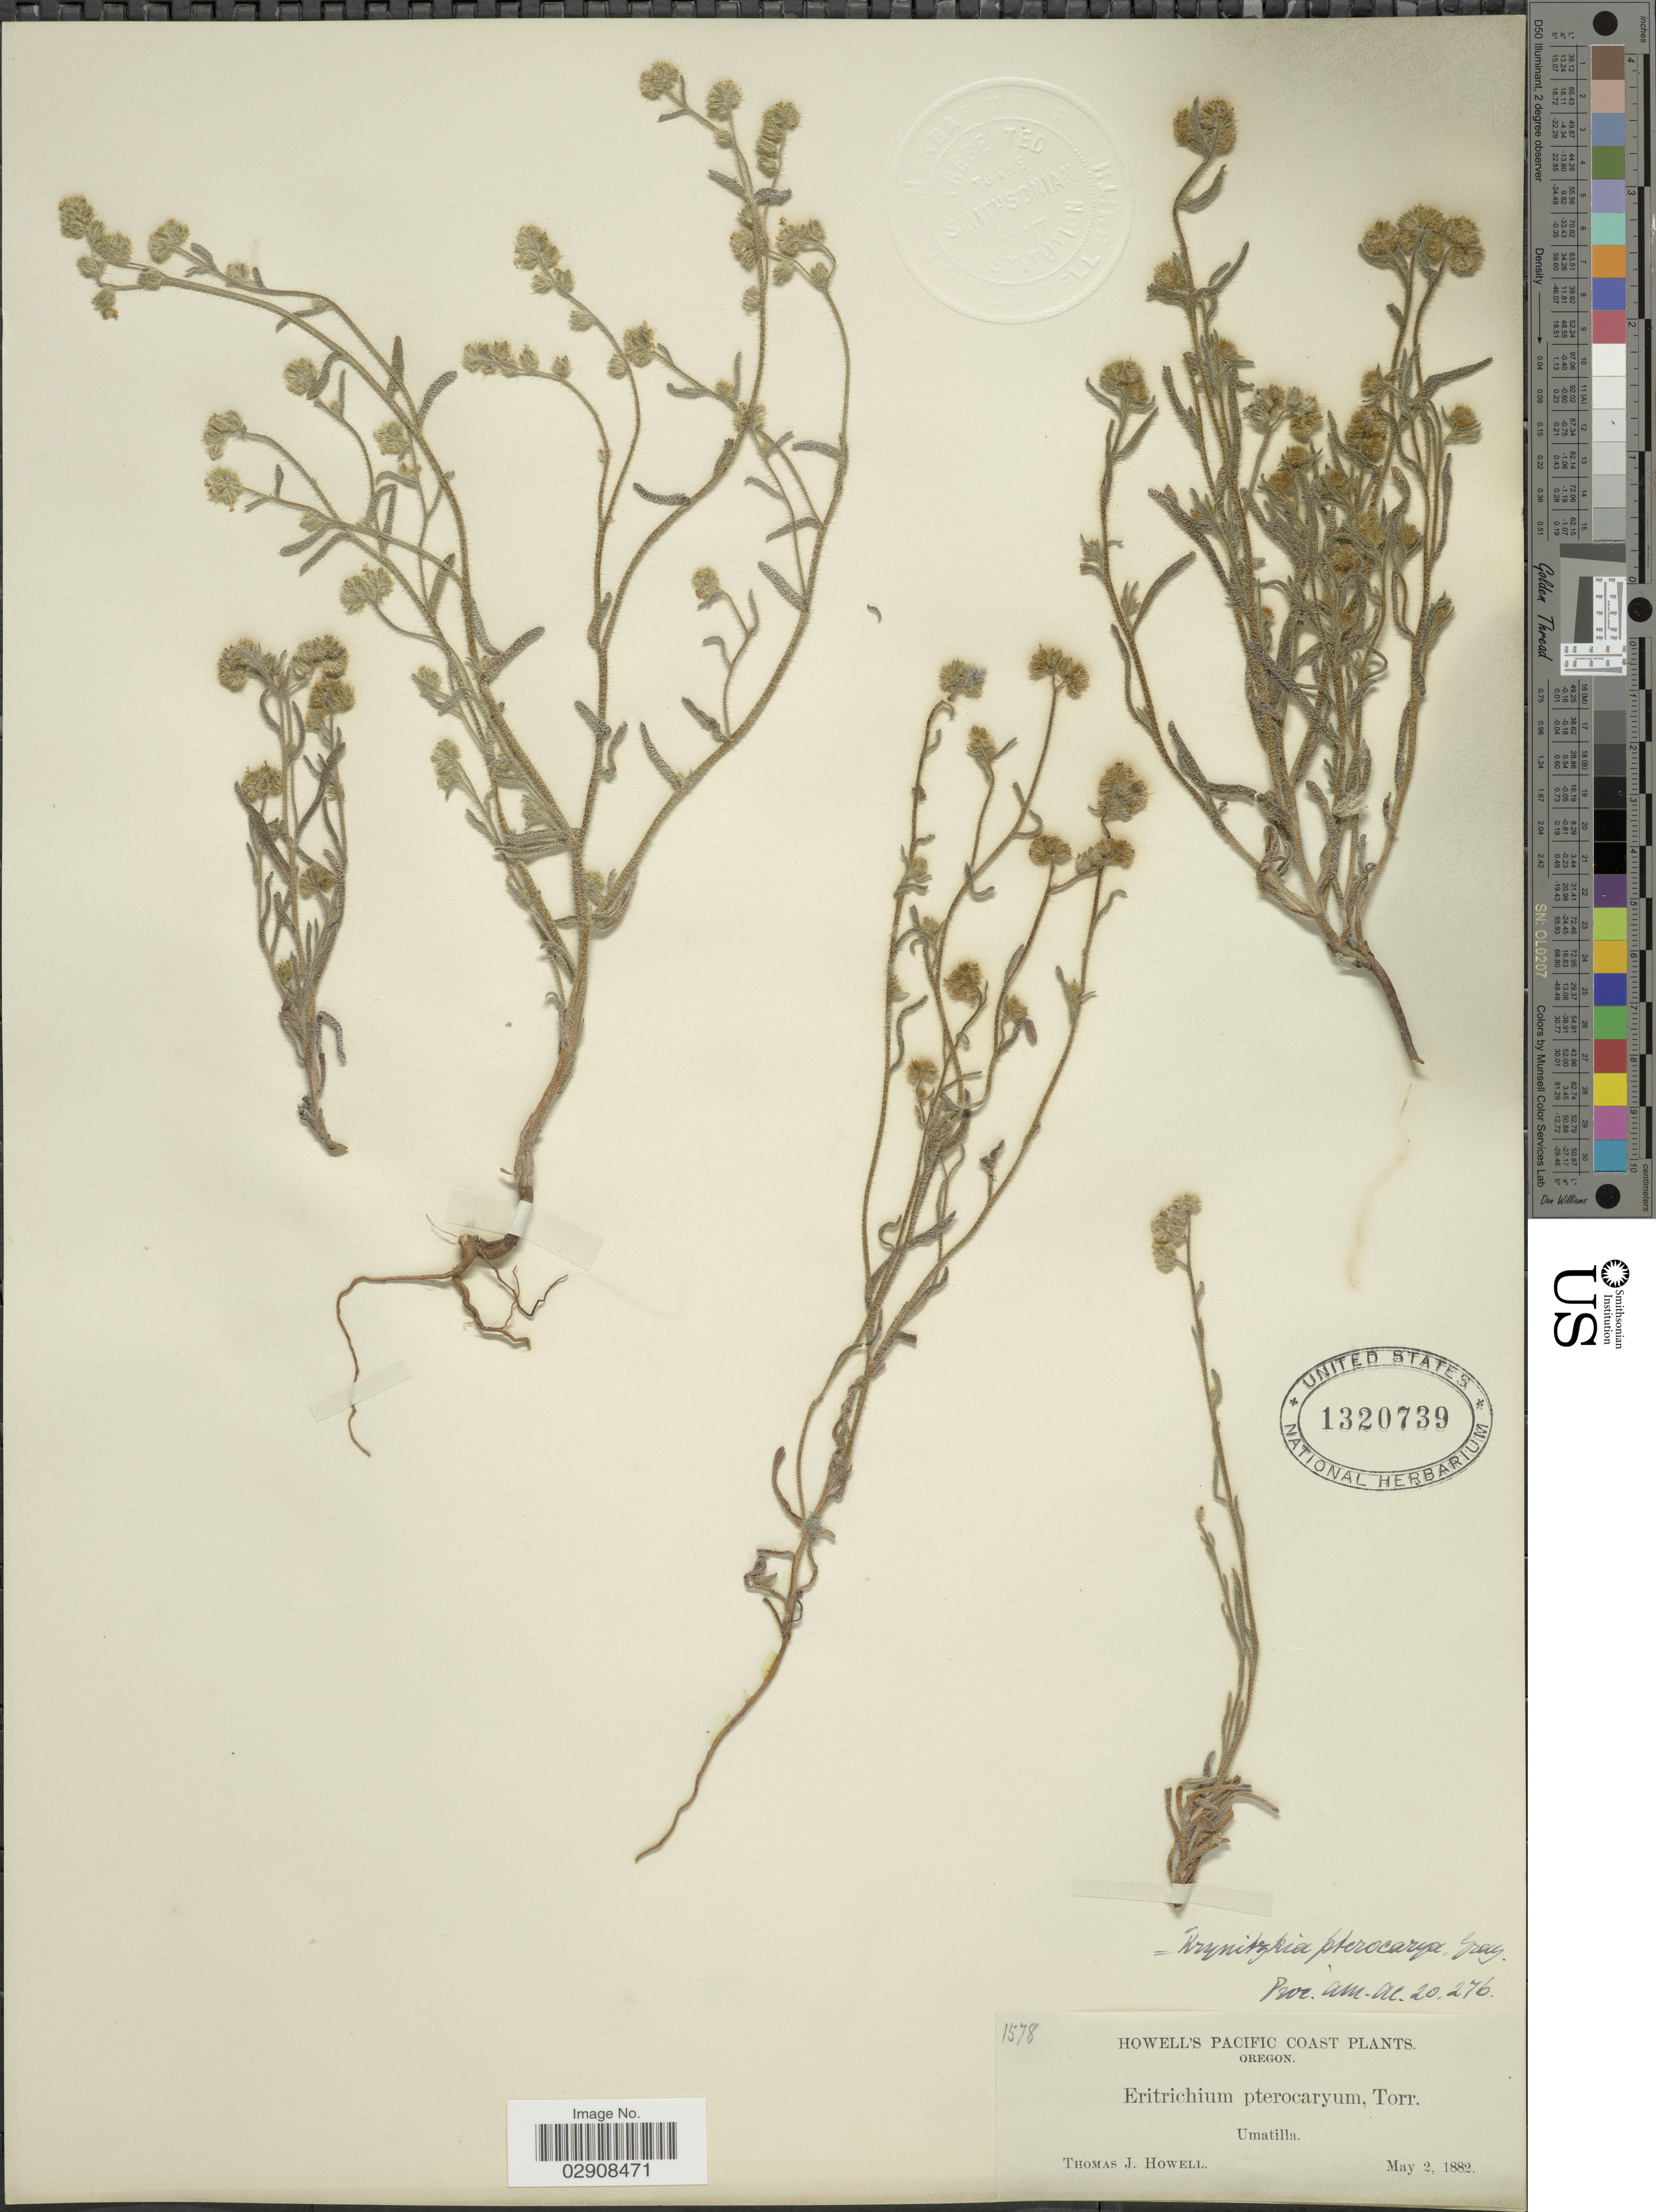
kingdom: Plantae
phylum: Tracheophyta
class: Magnoliopsida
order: Boraginales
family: Boraginaceae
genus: Cryptantha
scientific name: Cryptantha pterocarya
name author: (Torr.) Greene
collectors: T. J. Howell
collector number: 1578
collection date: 1882-05-02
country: United States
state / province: Oregon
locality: Pacific Coast. Umatilla.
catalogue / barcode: US 1320739